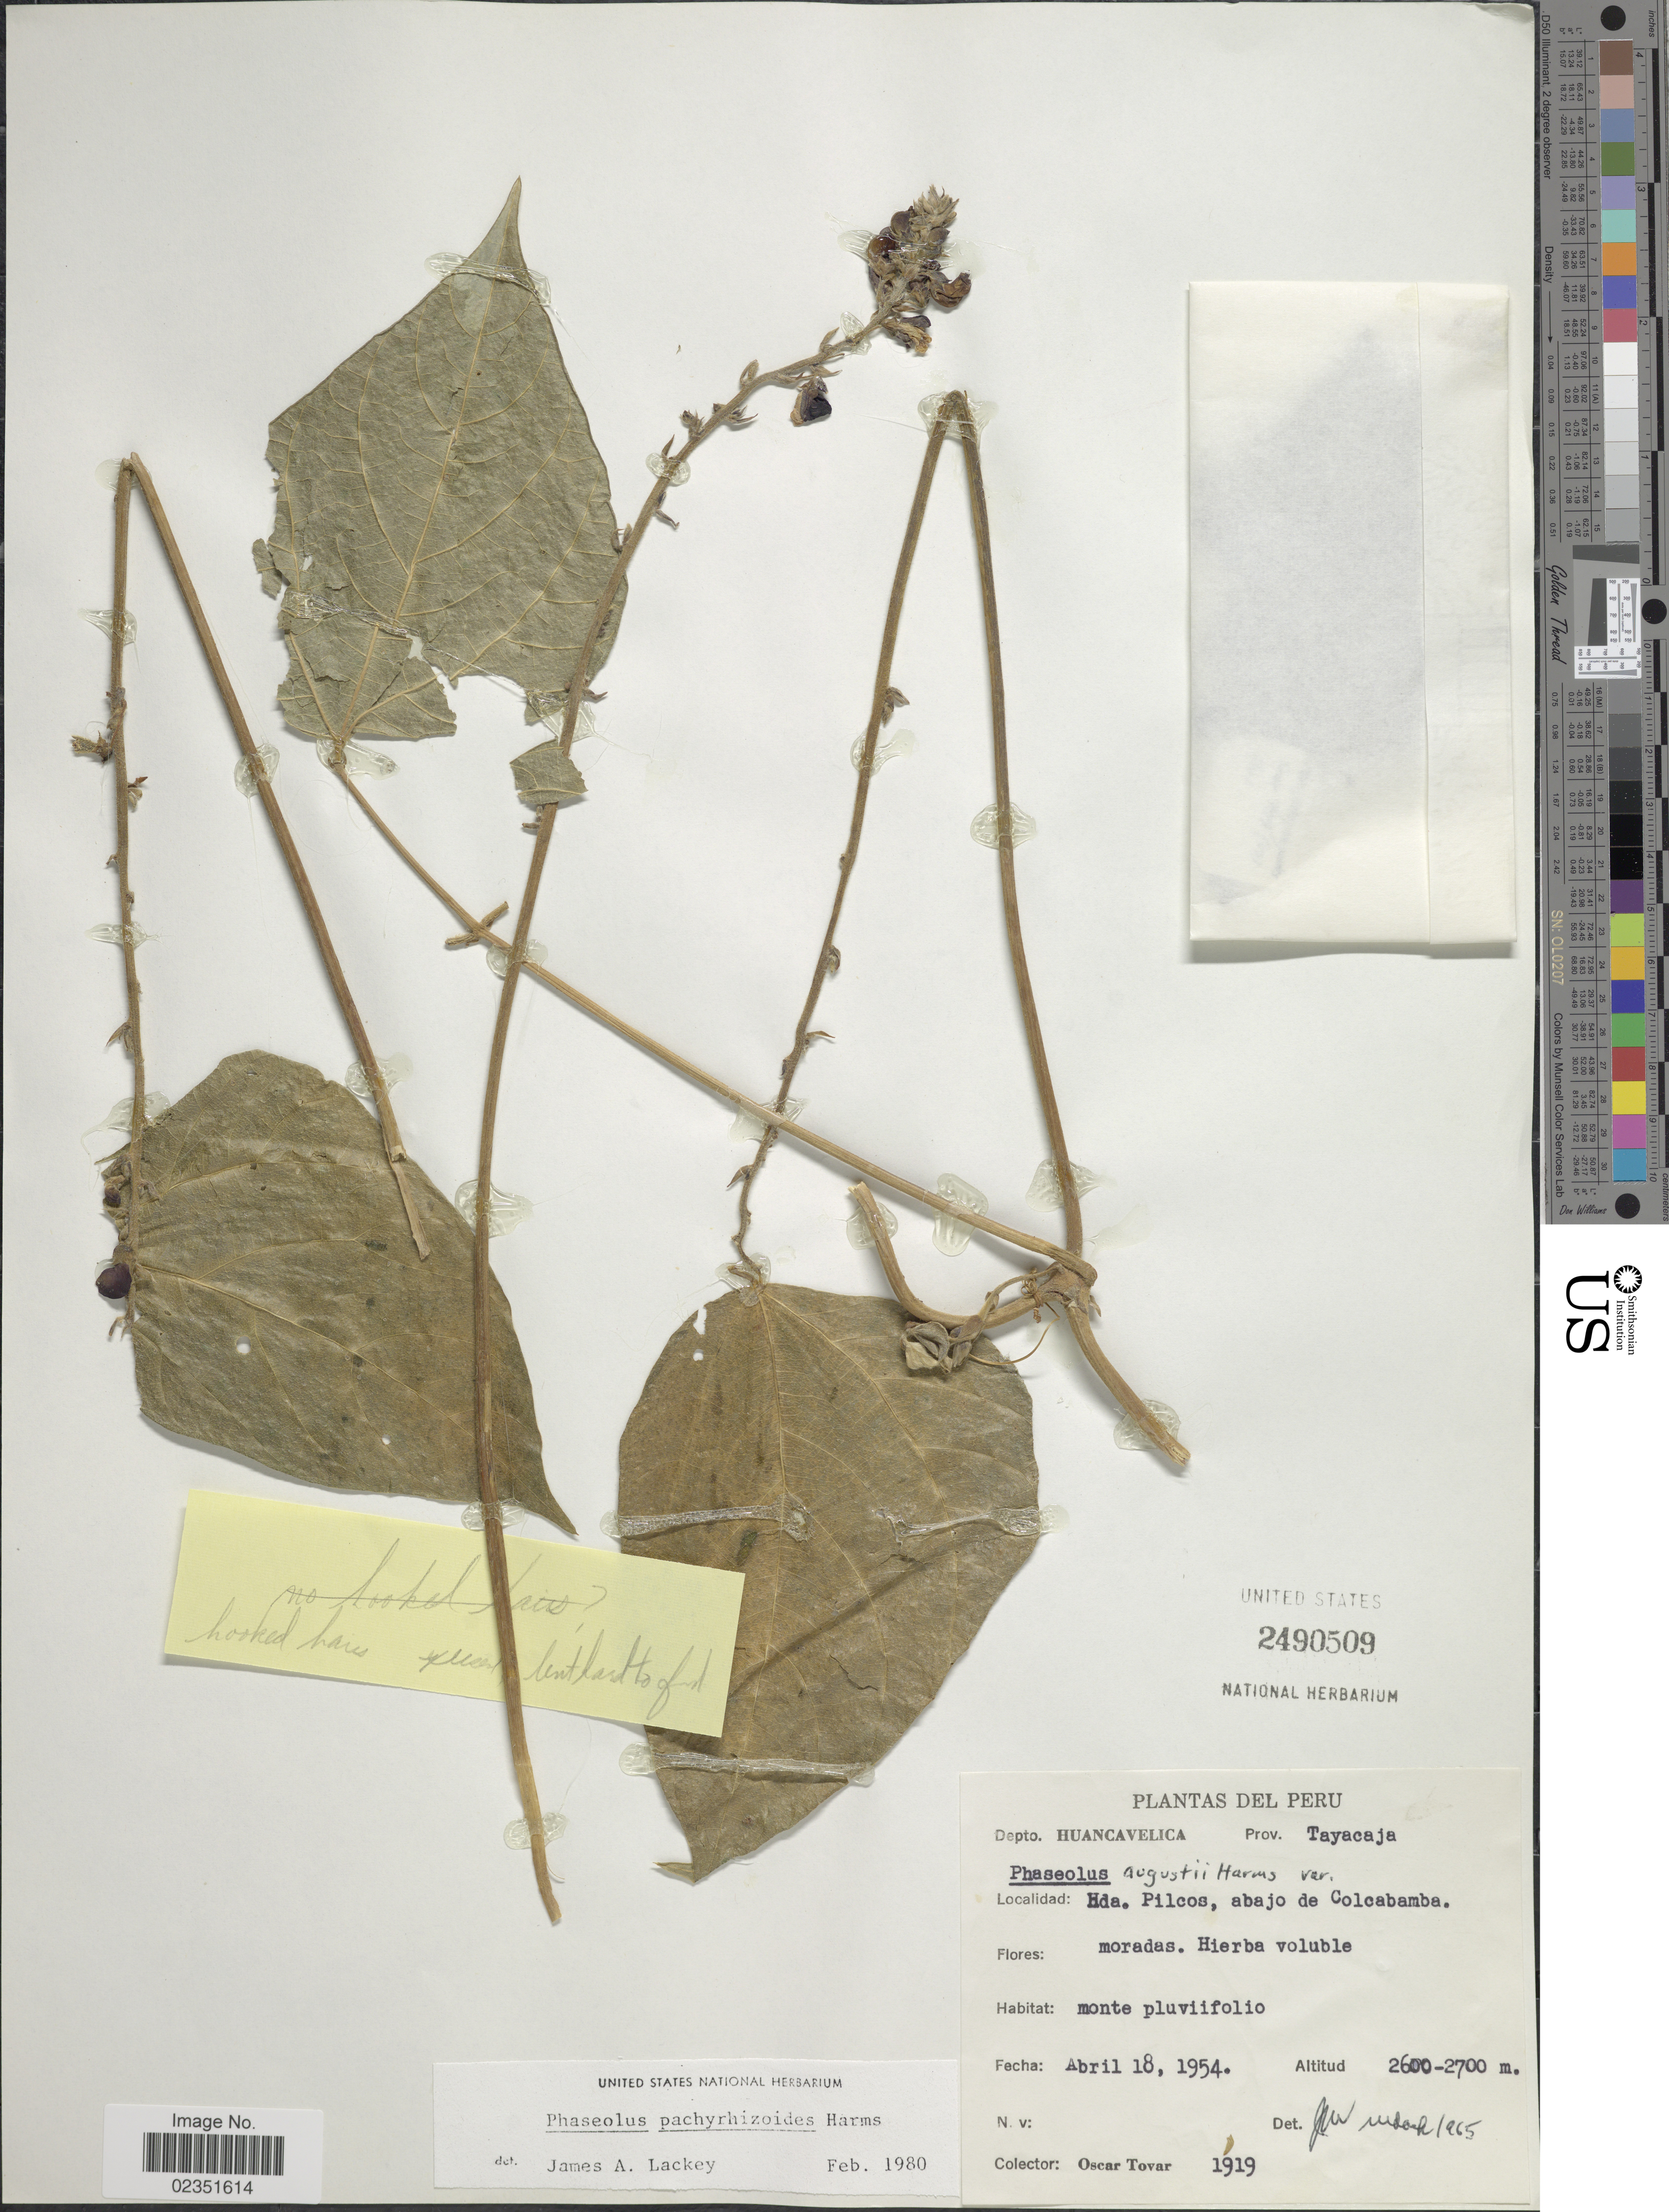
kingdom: Plantae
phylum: Tracheophyta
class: Magnoliopsida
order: Fabales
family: Fabaceae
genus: Phaseolus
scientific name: Phaseolus pachyrrhizoides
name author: Harms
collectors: Ó. Tovar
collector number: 1919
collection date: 1954-04-18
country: Peru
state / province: Huancavelica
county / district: Tayacaja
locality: Tayacaja, Hda. Pilcos, abajo de Colcabamba.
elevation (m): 2600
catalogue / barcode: US 2490509